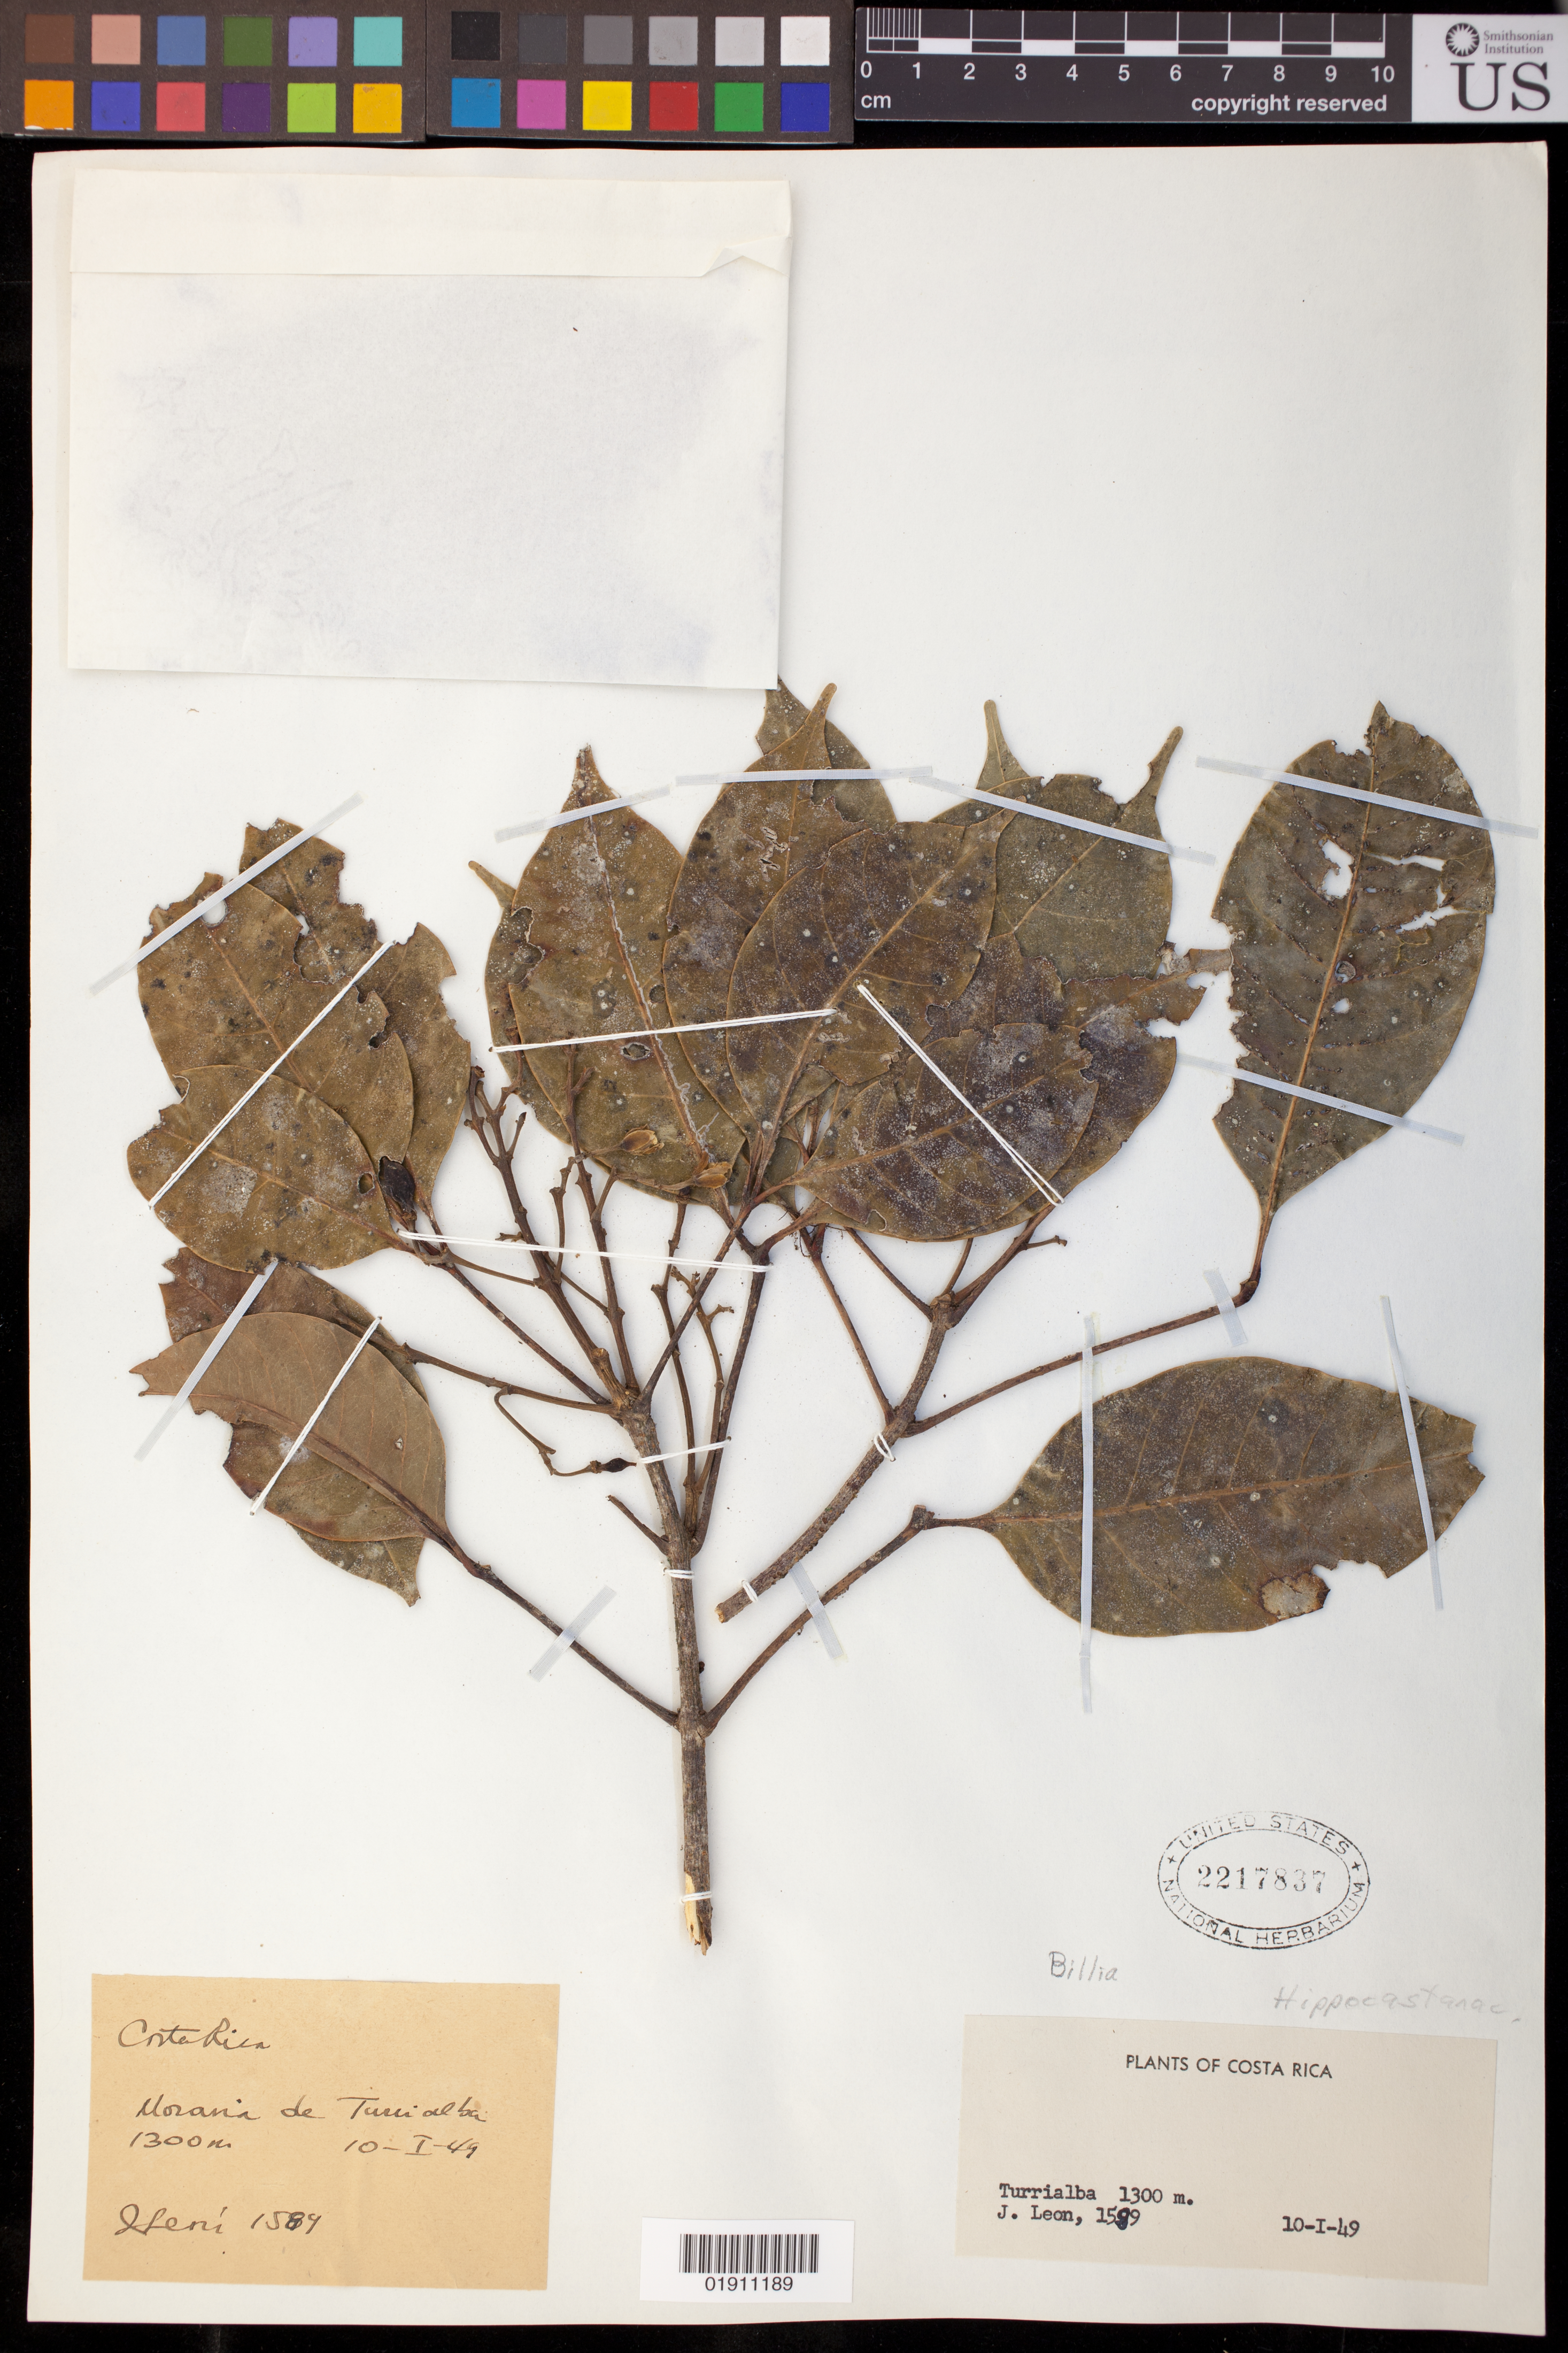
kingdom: Plantae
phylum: Tracheophyta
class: Magnoliopsida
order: Sapindales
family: Sapindaceae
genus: Billia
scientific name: Billia hippocastanum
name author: Peyr.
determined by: Acevedo-Rodriguez, P., (US), Smithsonian Institution - National Museum of Natural History (UNITED STATES)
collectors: J. León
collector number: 1589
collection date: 1949-01-10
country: Costa Rica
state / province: Cartago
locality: Turrialba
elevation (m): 1300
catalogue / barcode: US 2217837